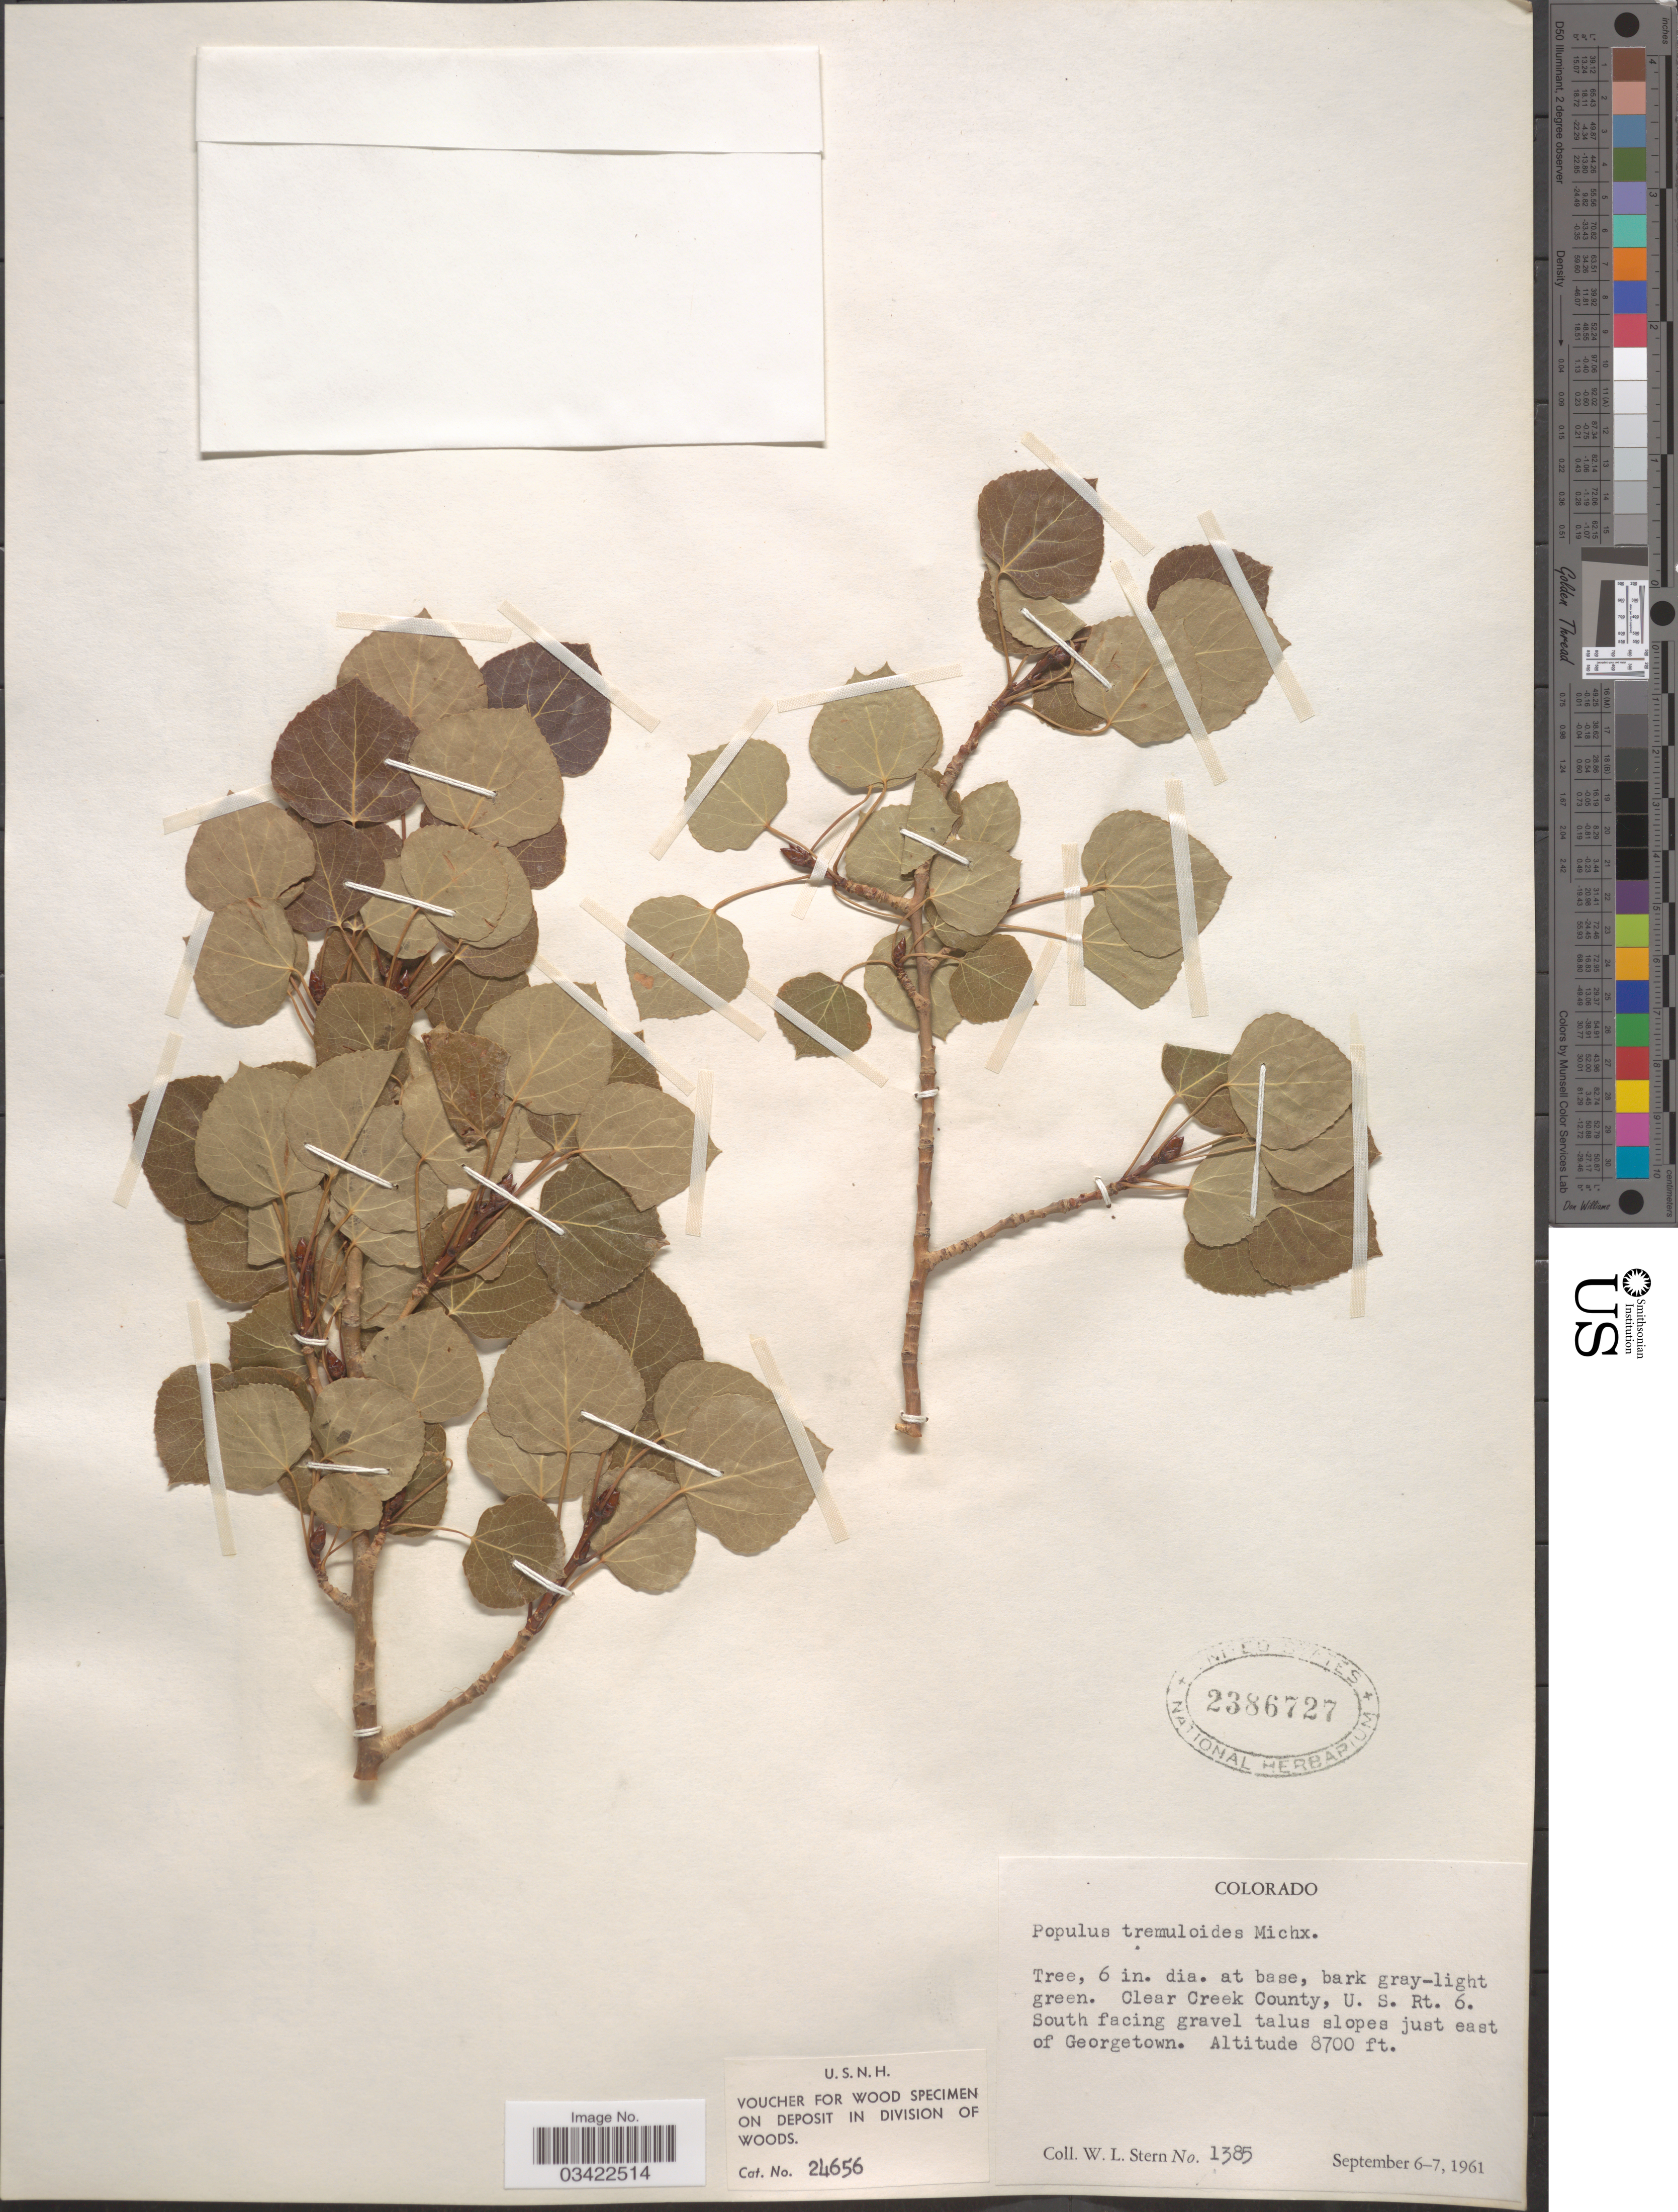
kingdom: Plantae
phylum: Tracheophyta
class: Magnoliopsida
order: Malpighiales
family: Salicaceae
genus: Populus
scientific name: Populus tremuloides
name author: Michx.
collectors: W. L. Stern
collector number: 1385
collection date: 1961-09-06/1961-09-07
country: United States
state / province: Colorado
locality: Clear Creek County, U.S. Rt. 6. South facing gravel talus slopes just east of Georgetown.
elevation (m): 2652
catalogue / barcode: US 2386727